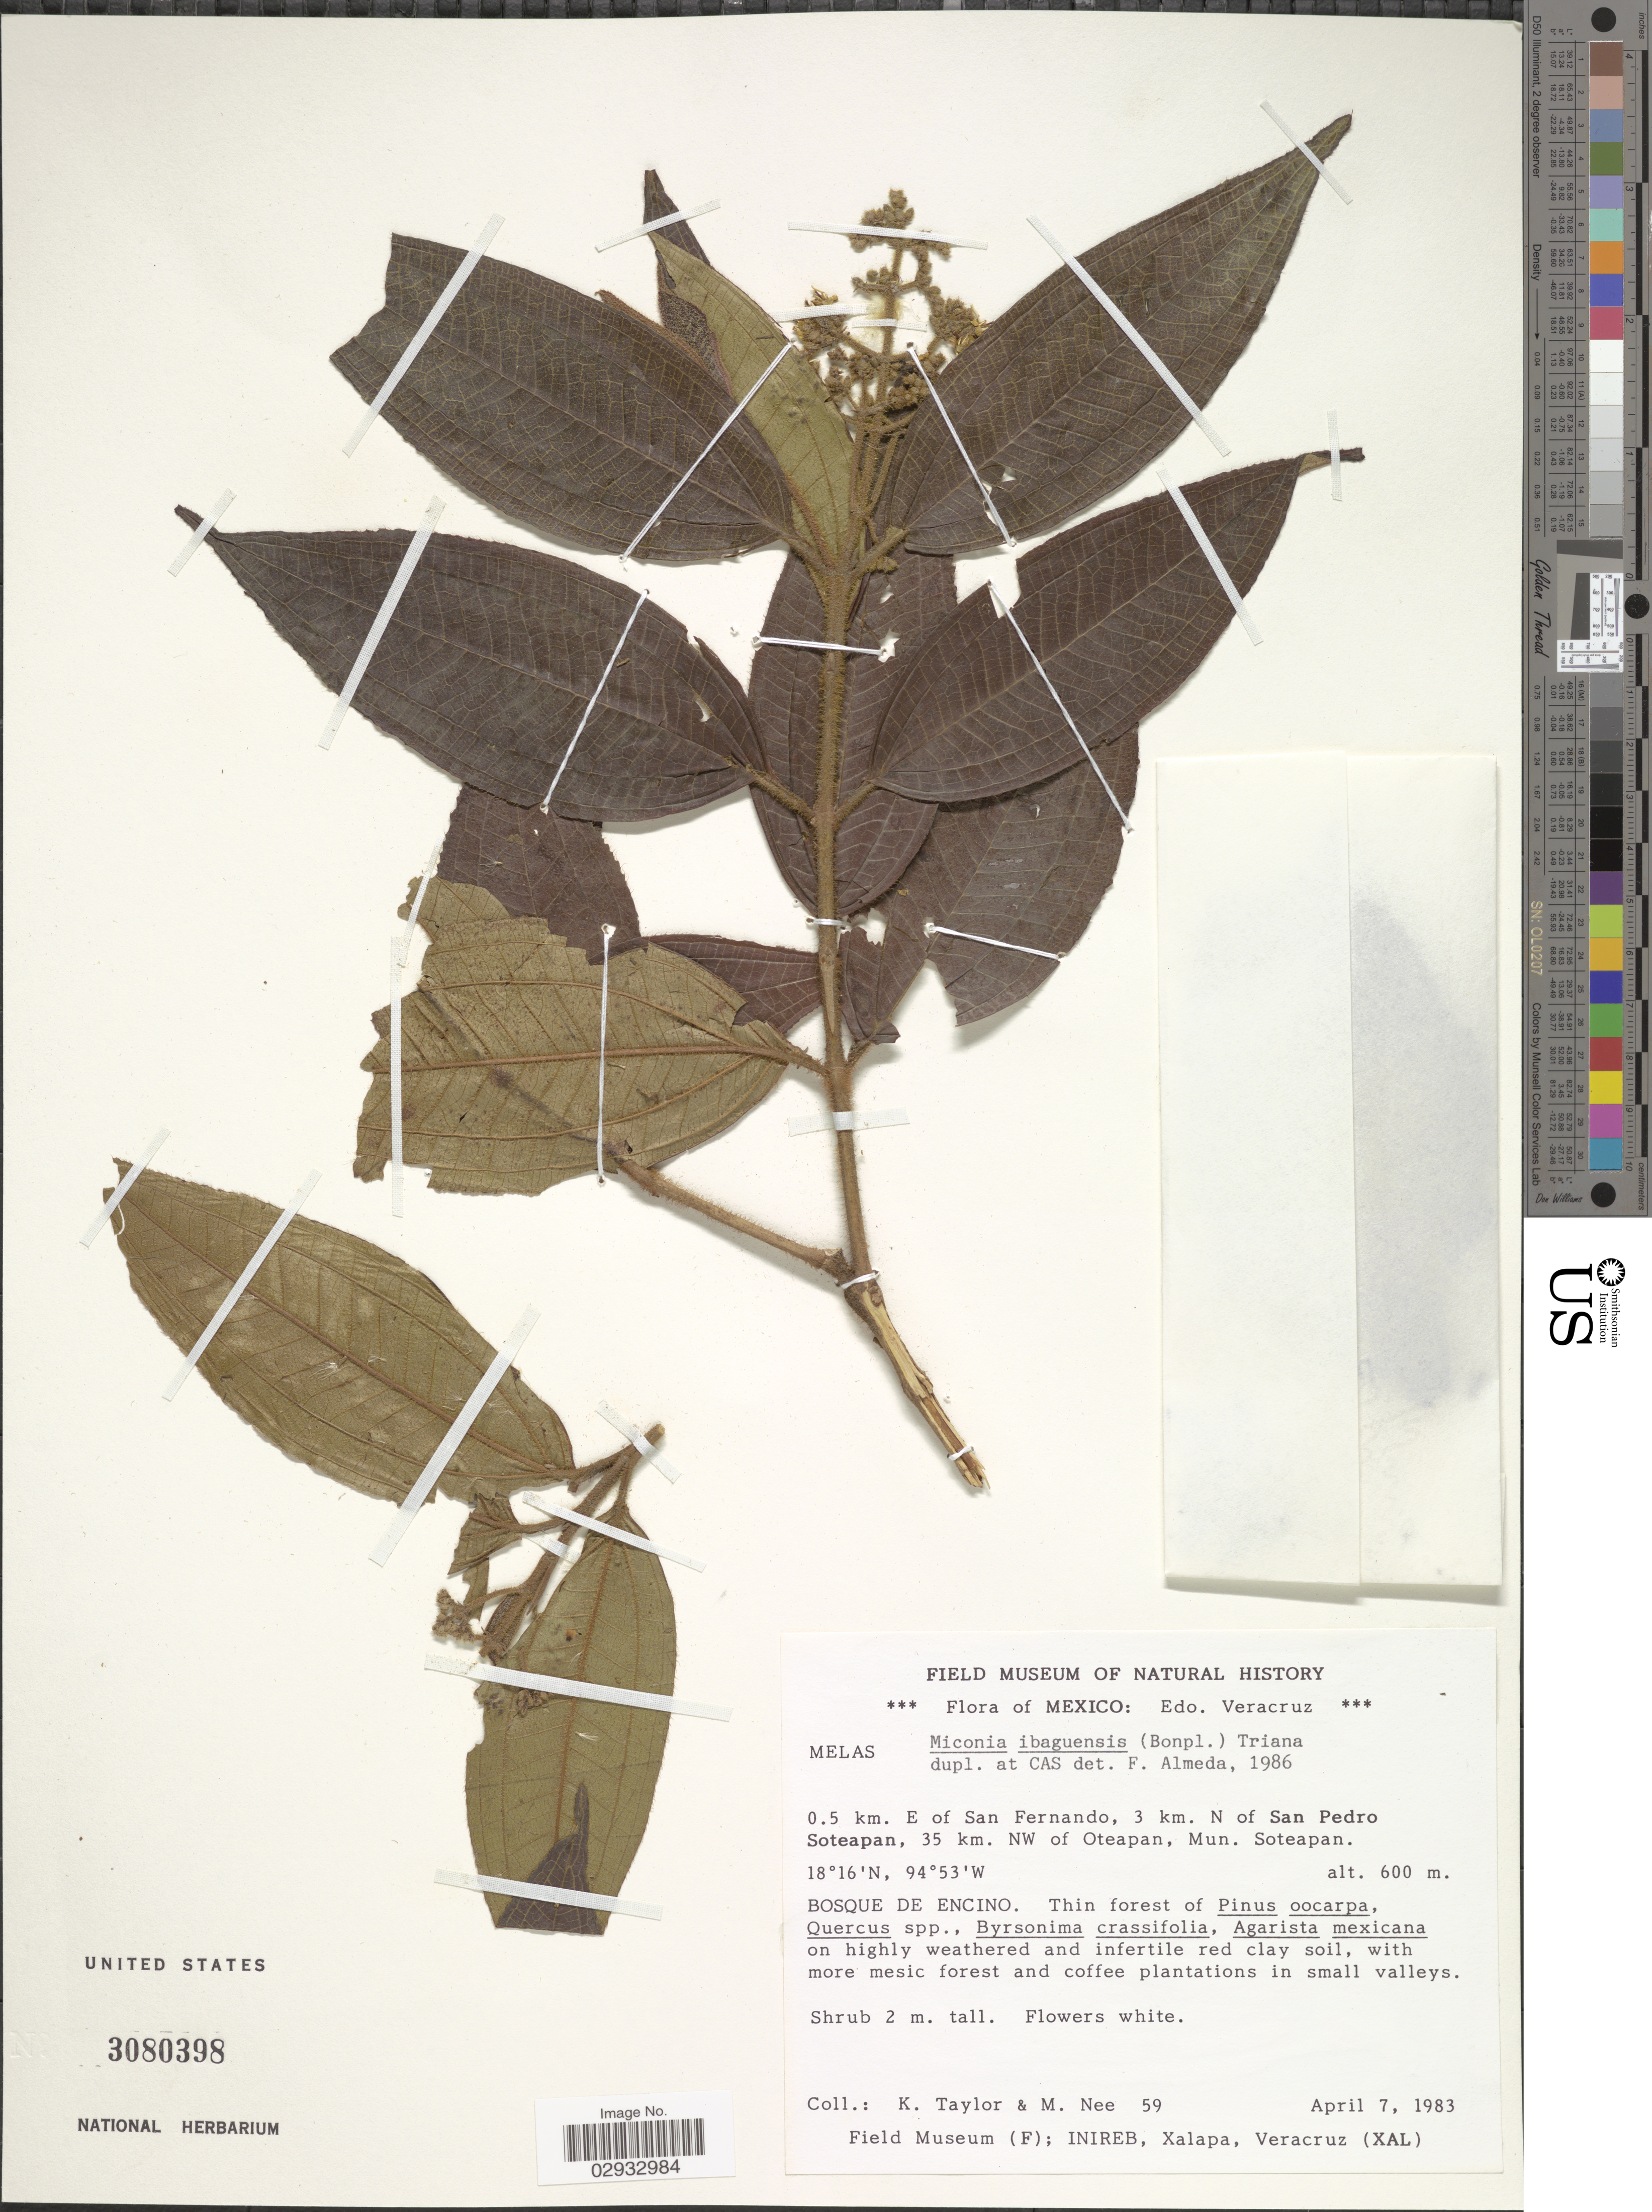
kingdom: Plantae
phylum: Tracheophyta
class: Magnoliopsida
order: Myrtales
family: Melastomataceae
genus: Miconia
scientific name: Miconia ibaguensis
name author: (Bonpl.) Triana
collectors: K. Taylor & M. Nee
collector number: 59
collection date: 1983-04-07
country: Mexico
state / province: Veracruz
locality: Edo. Veracruz. 0.5 km. E of San Fernando, 3 km. N of San Pedro Soteapan, 35 km. NW of Oteapan, Mun. Soteapan.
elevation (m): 600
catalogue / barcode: US 3080398